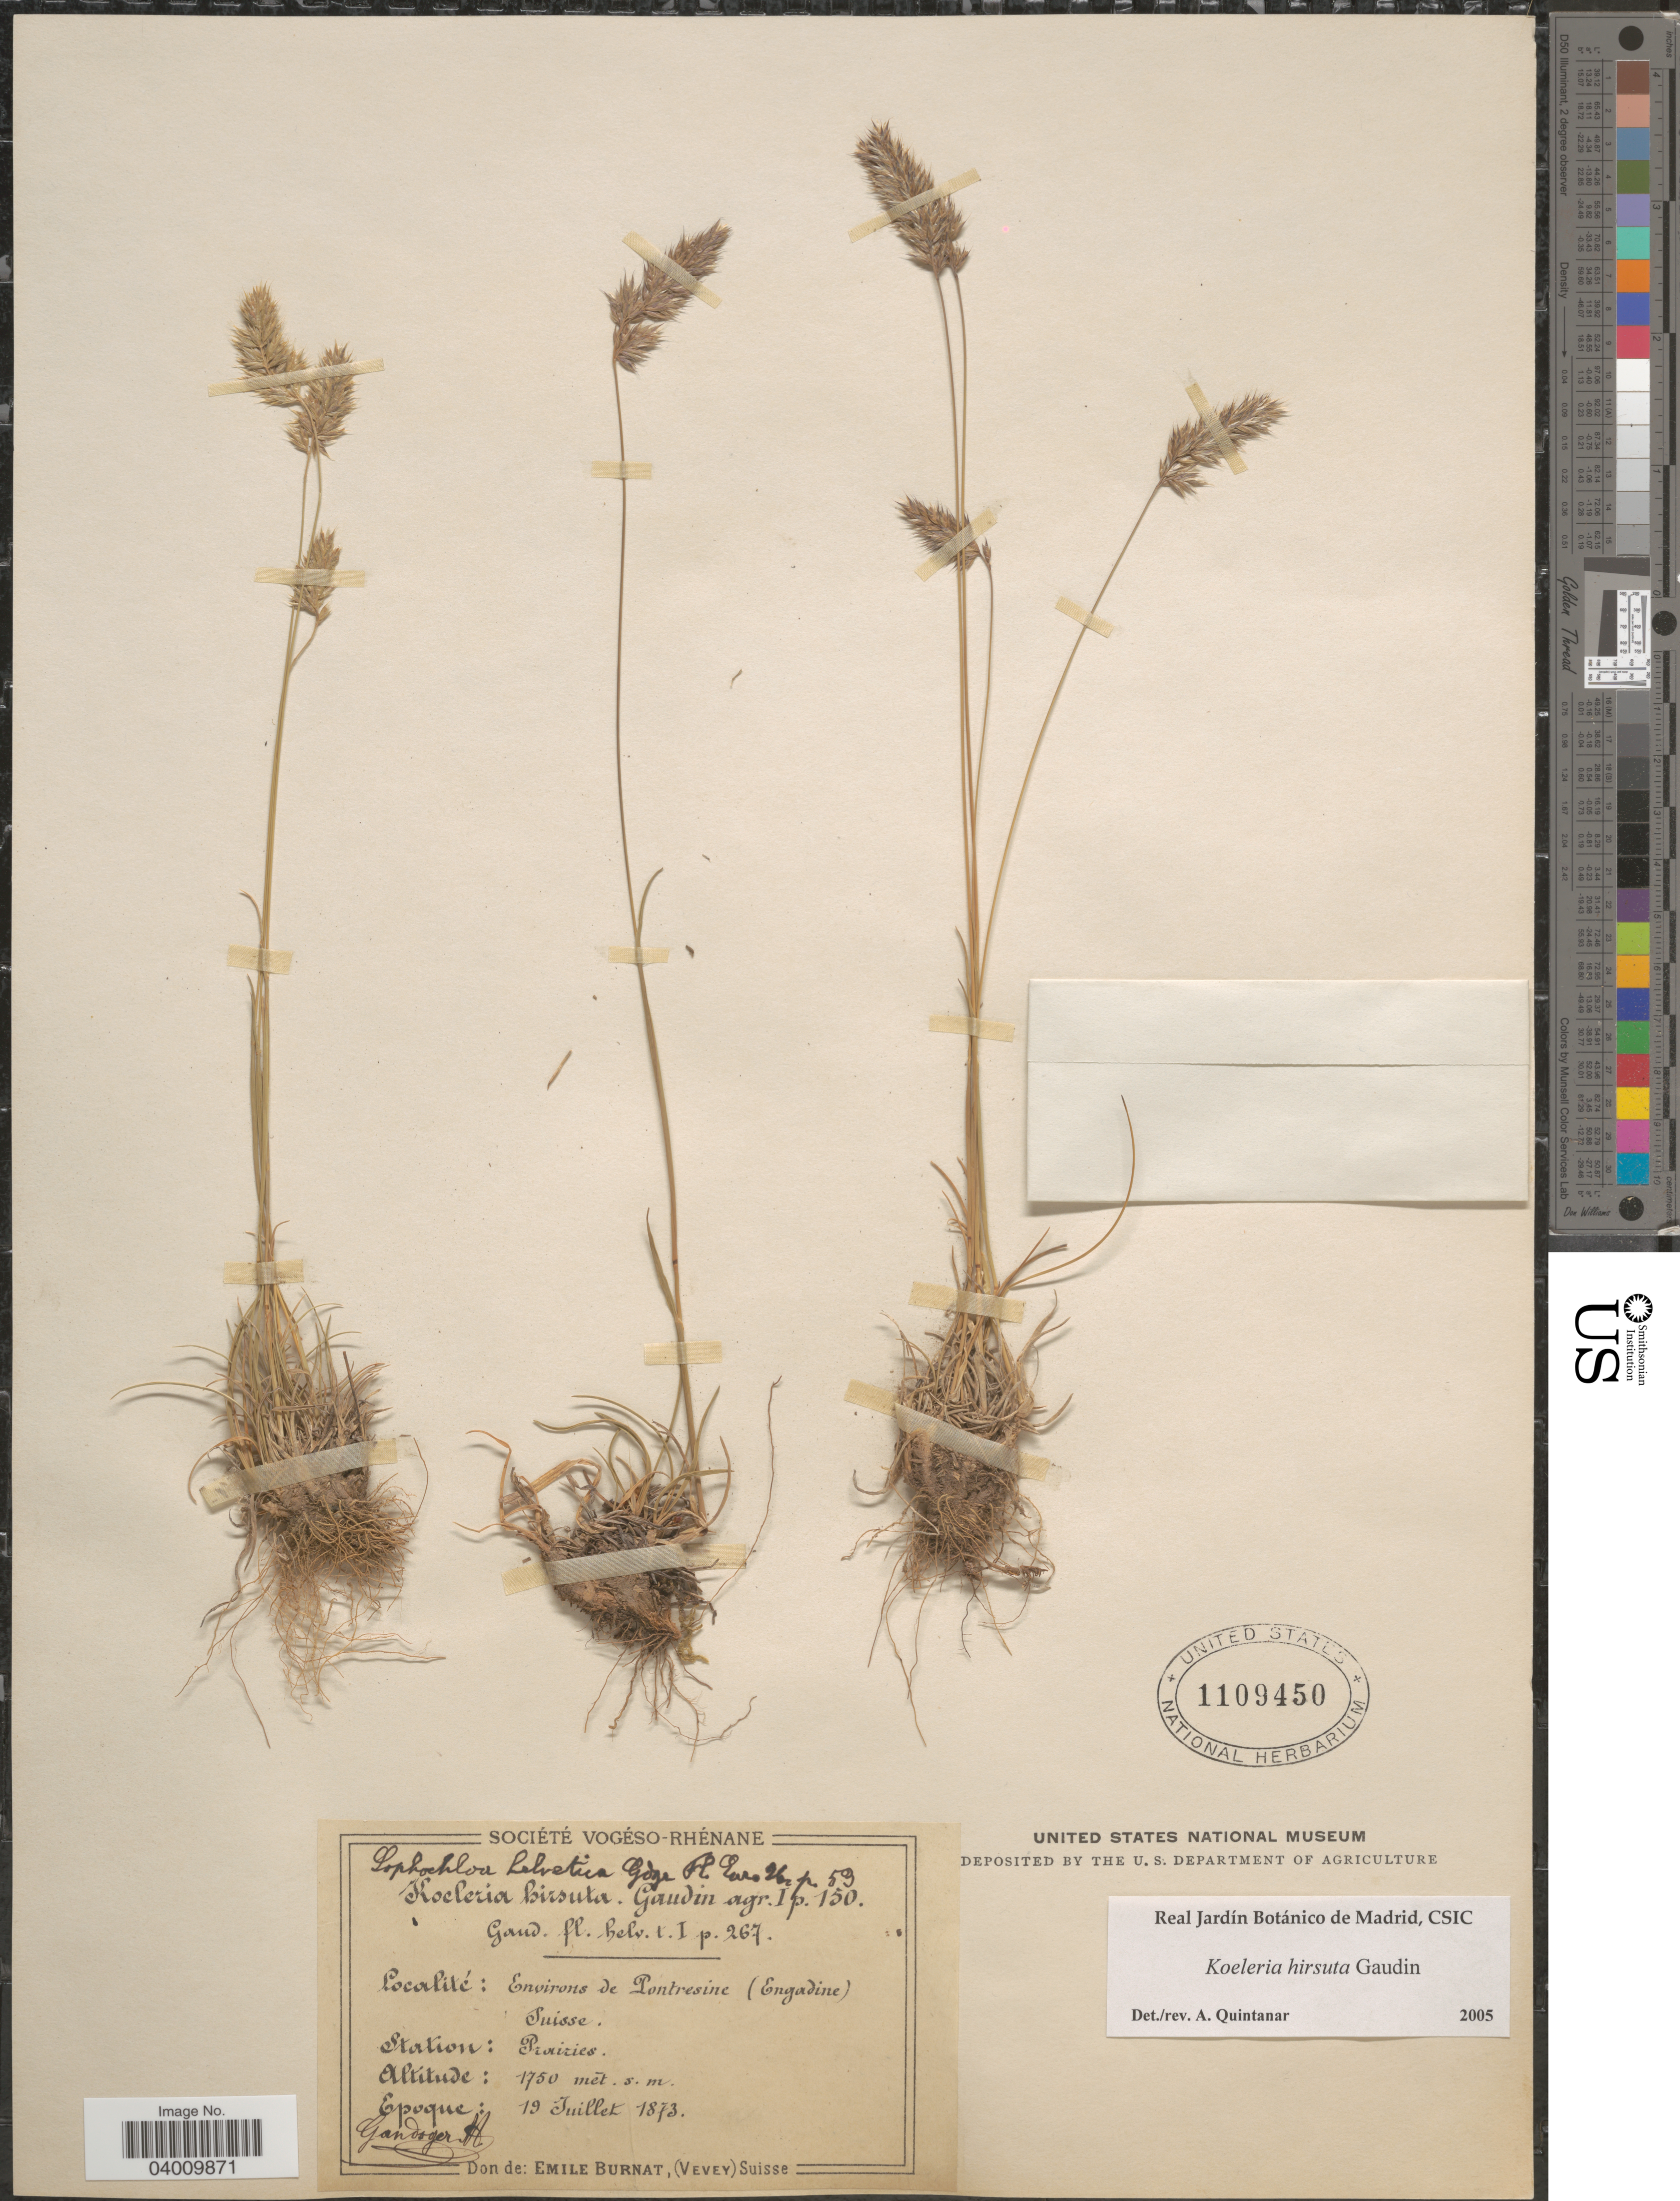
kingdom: Plantae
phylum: Tracheophyta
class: Liliopsida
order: Poales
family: Poaceae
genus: Koeleria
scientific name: Koeleria hirsuta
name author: Gaudin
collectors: E. Burnat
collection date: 1873-07-19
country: Switzerland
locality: Environs de Pontresine ( Engadine). Station: Prairies.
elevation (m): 1750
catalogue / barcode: US 1109450